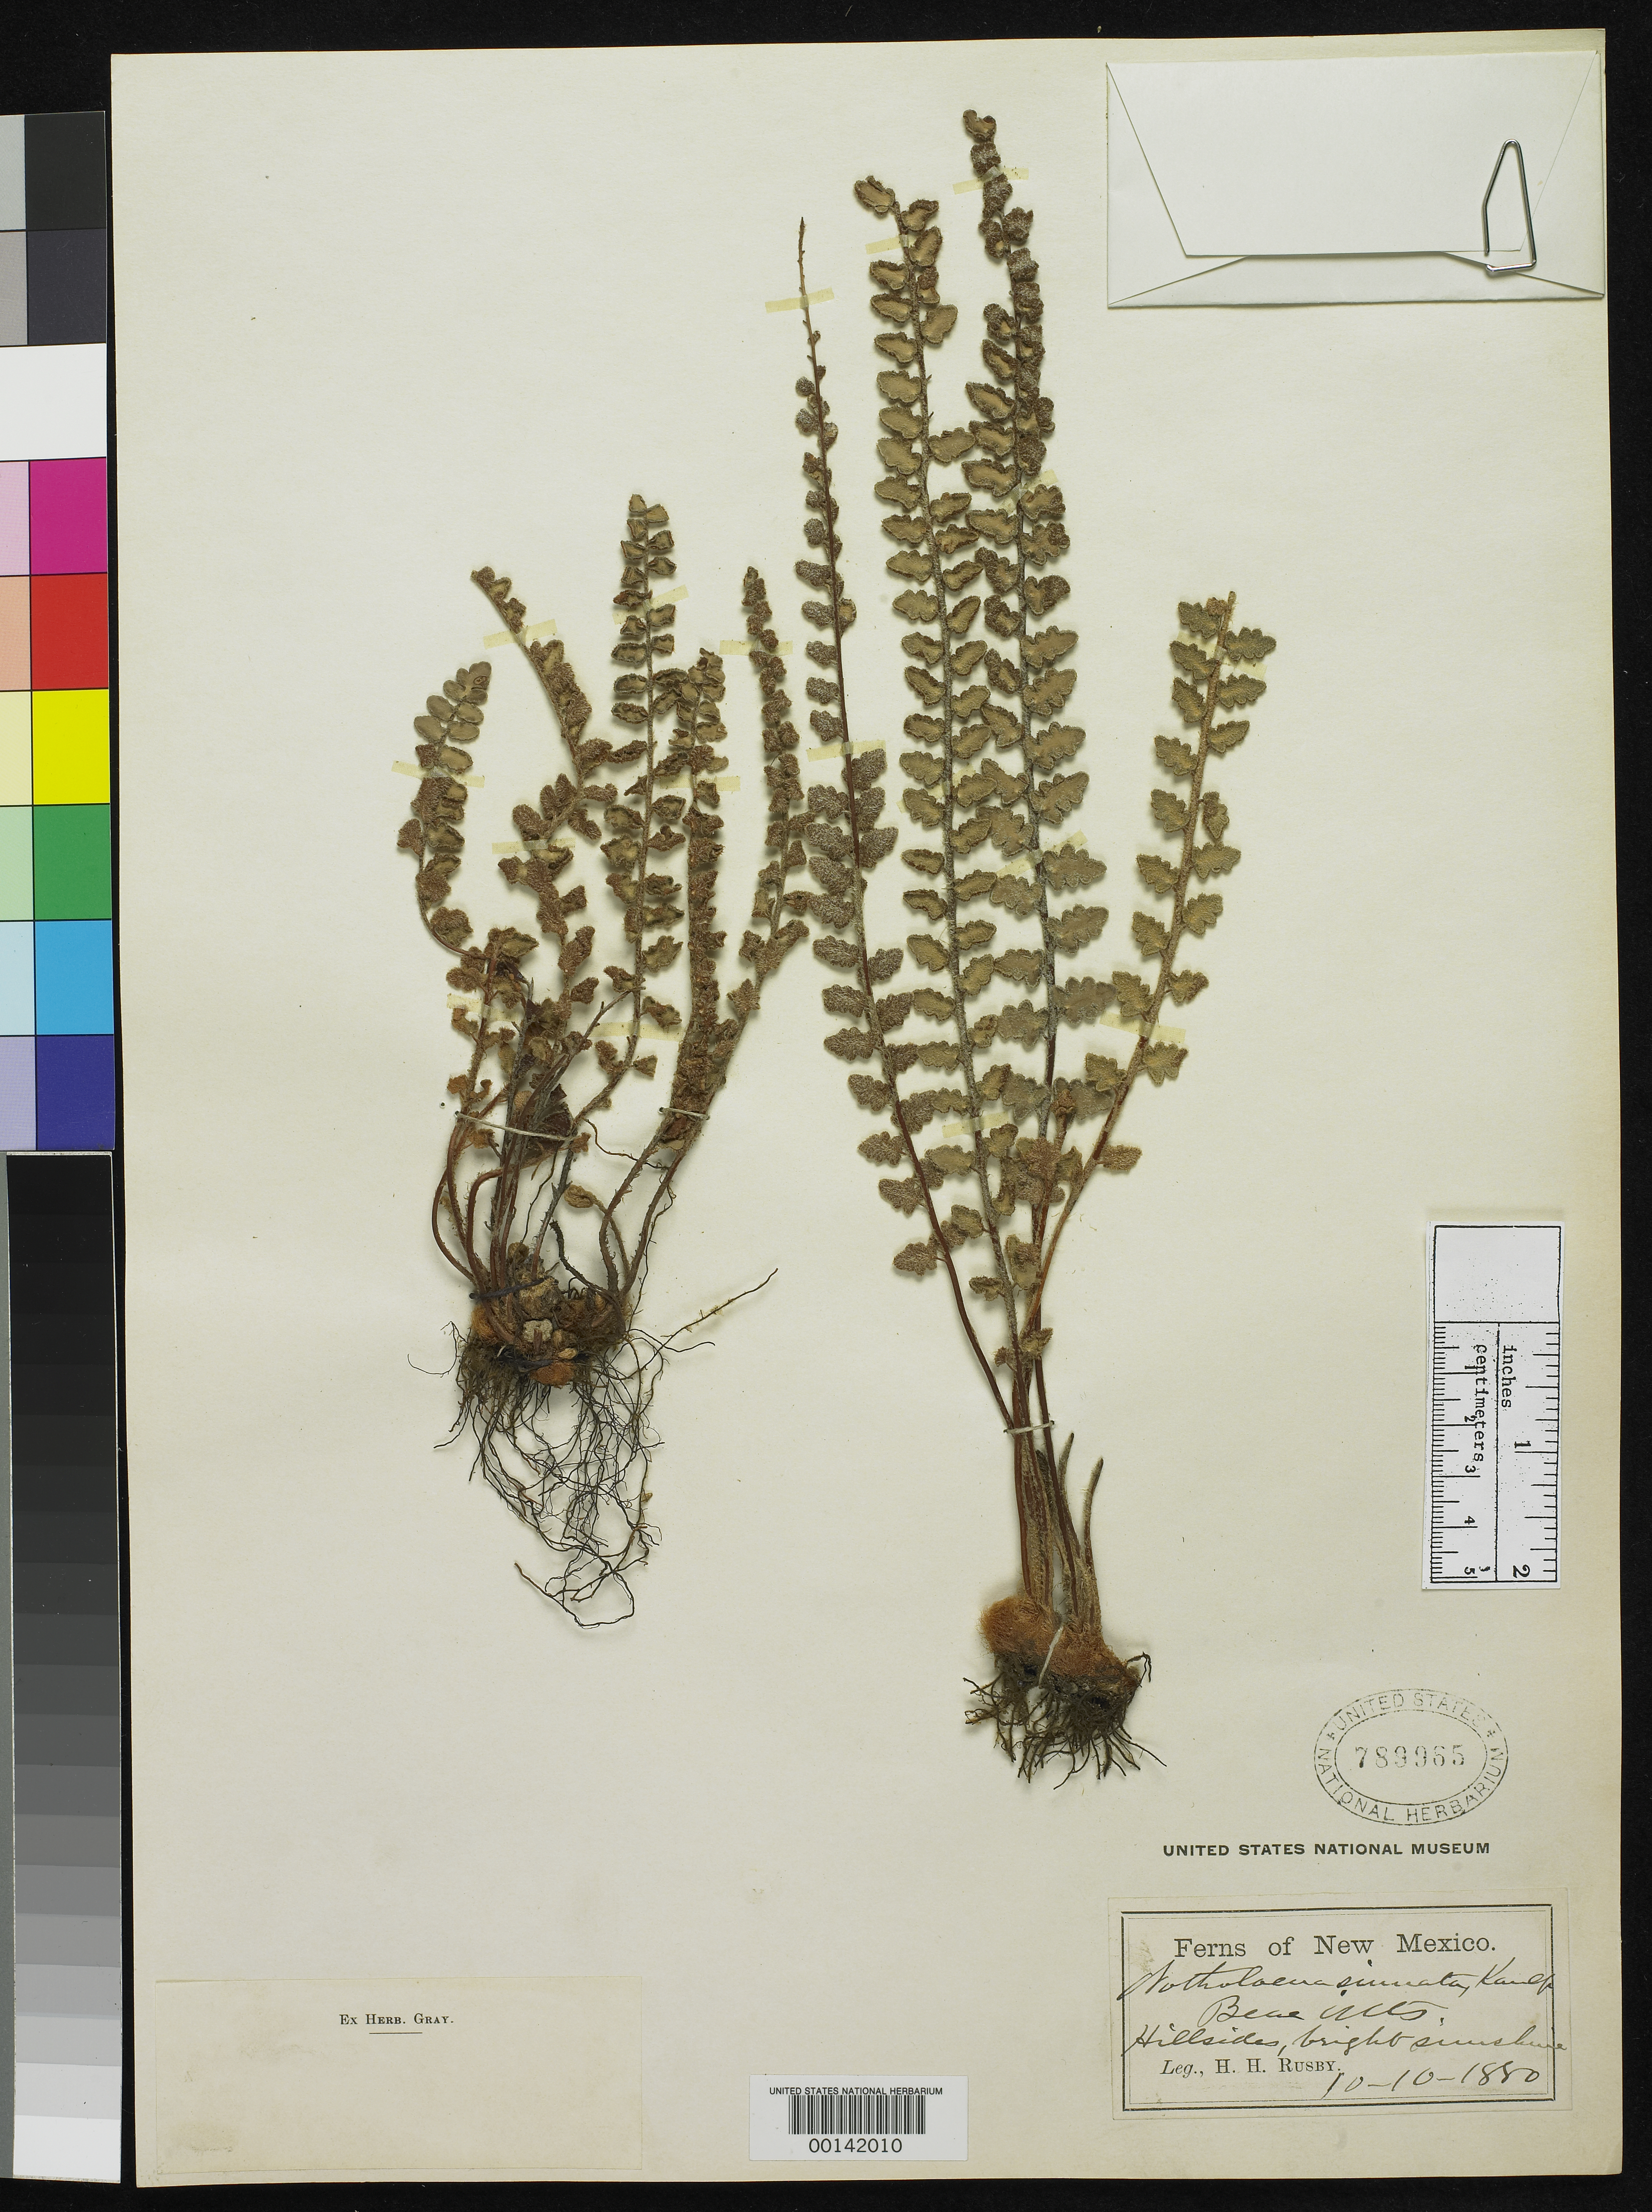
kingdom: Plantae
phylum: Tracheophyta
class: Polypodiopsida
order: Polypodiales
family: Pteridaceae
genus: Notholaena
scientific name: Notholaena sinuata var. pinnatifida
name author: Farw.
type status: Isotype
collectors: H. H. Rusby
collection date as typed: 10 Oct 1880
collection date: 1880-10-10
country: United States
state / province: New Mexico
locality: Bear Mountains.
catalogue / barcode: US 789965